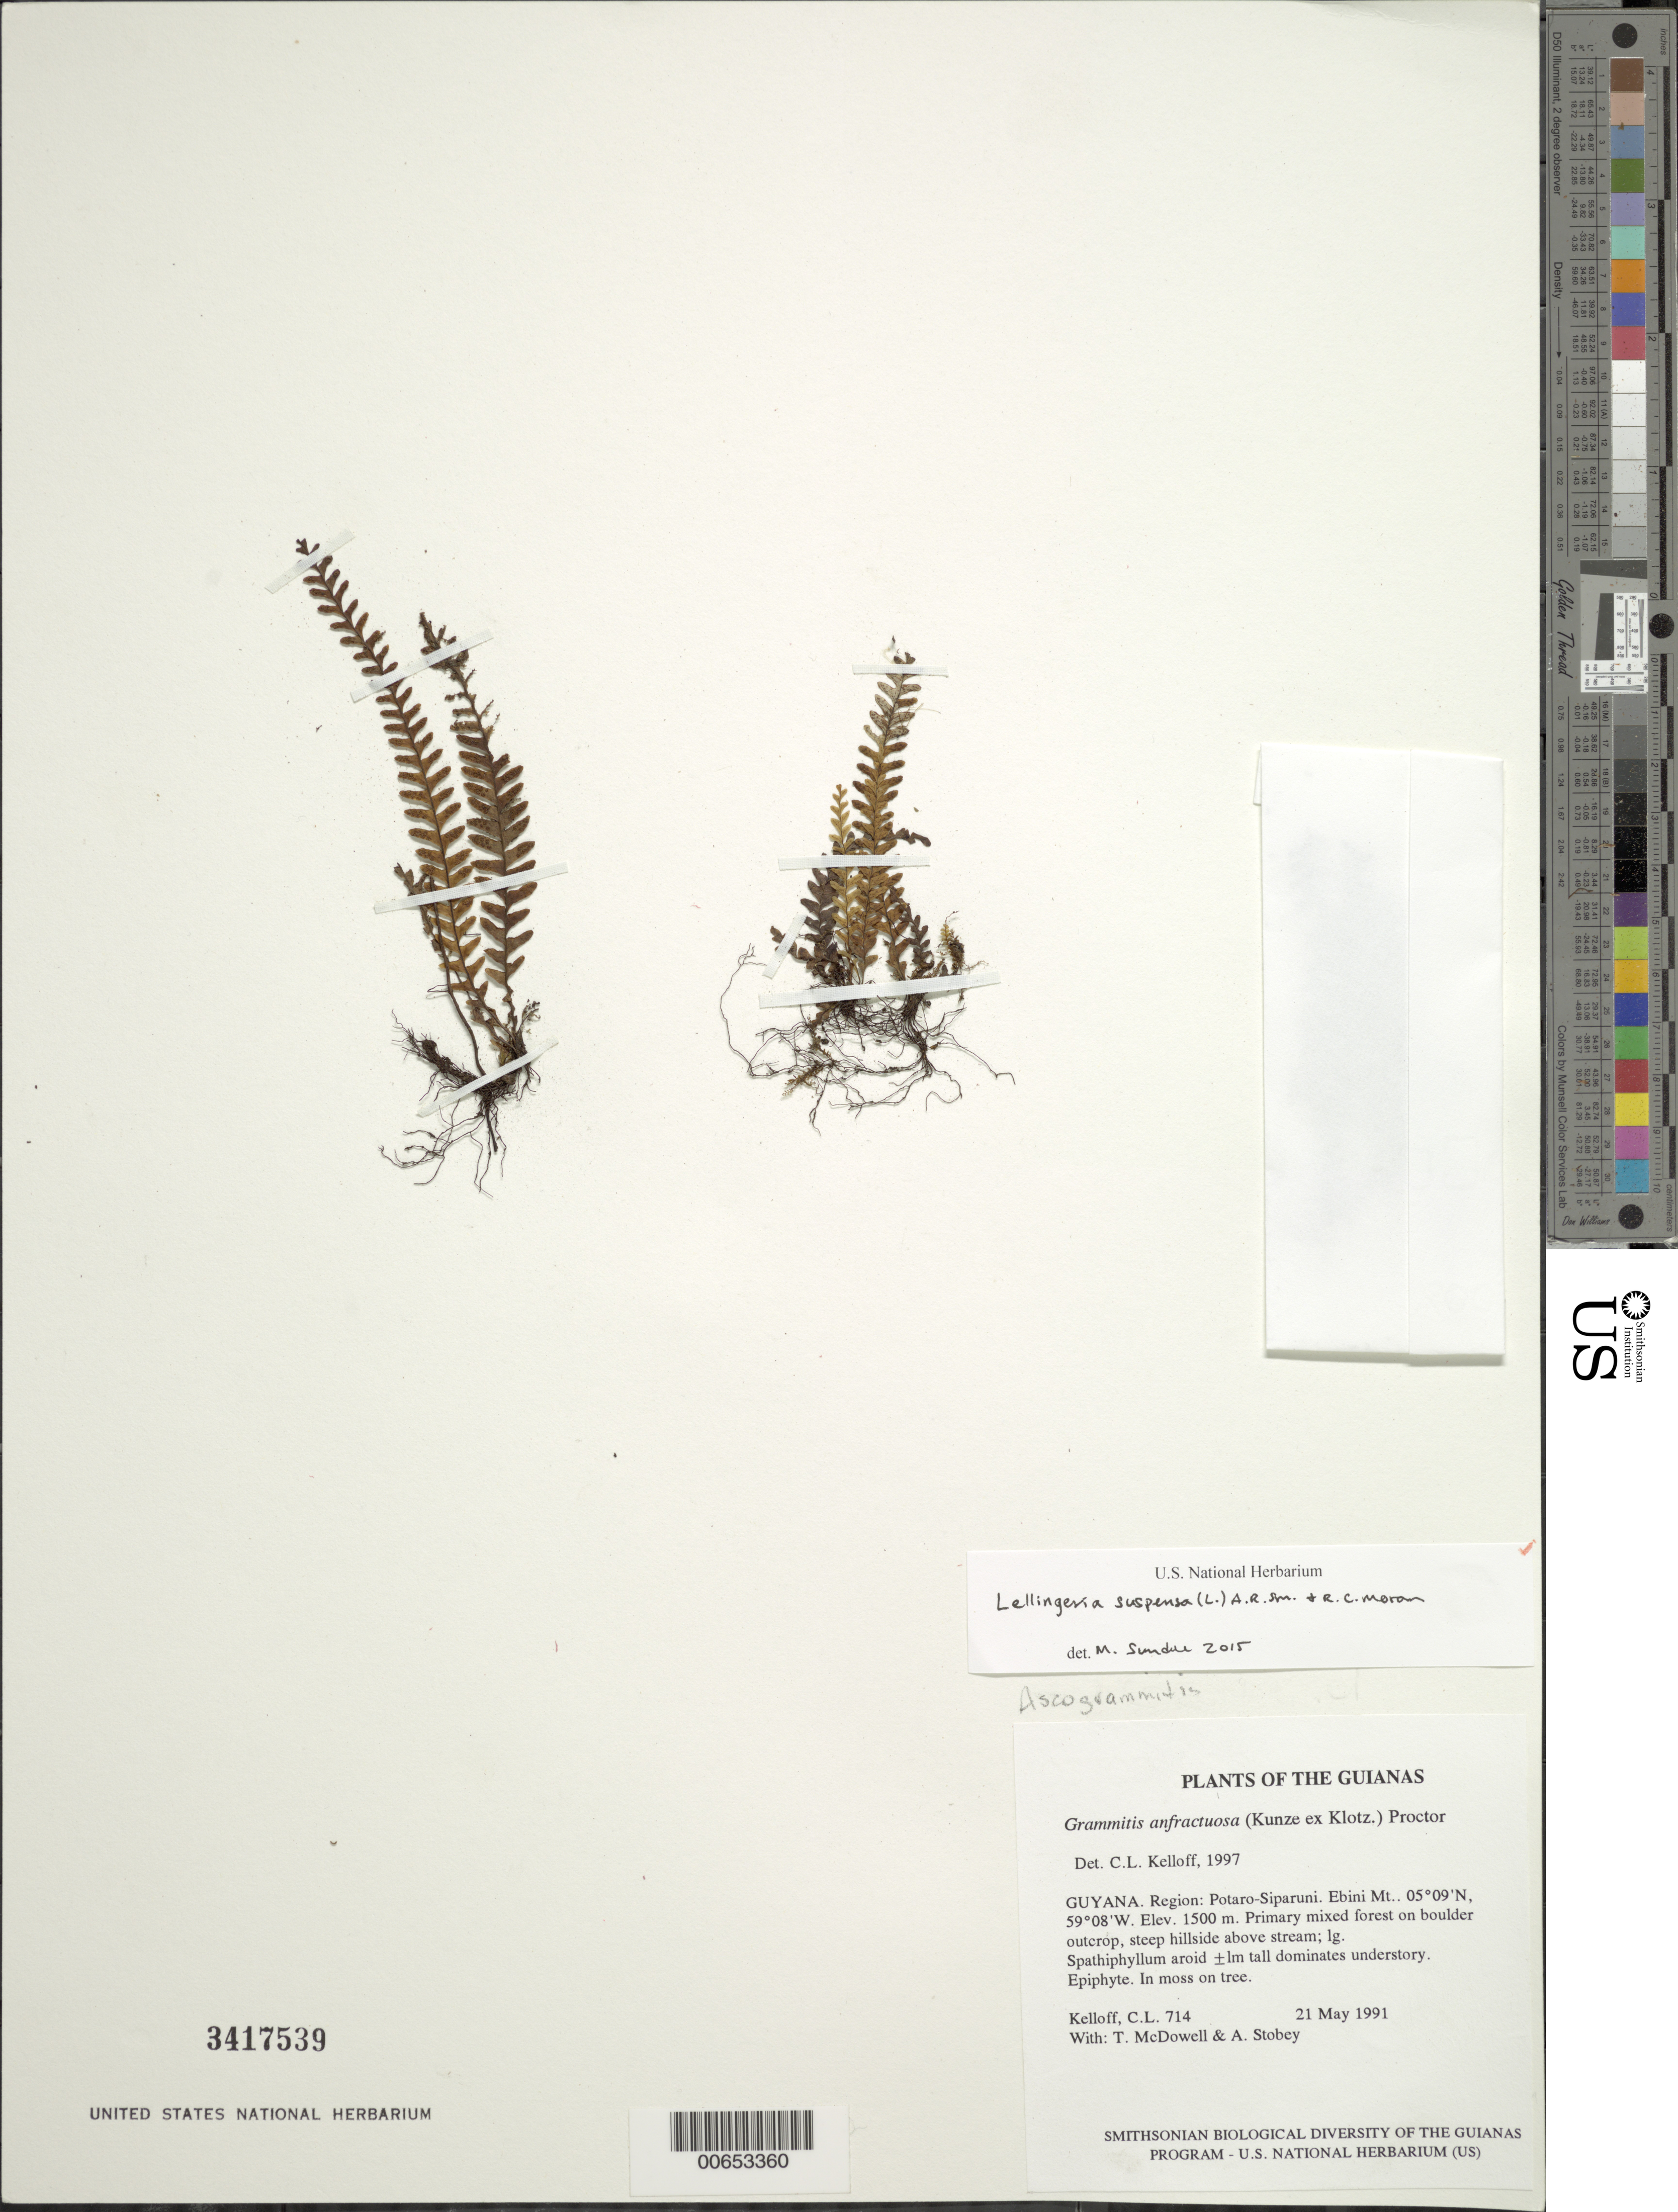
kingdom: Plantae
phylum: Tracheophyta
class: Polypodiopsida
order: Polypodiales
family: Polypodiaceae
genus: Lellingeria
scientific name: Lellingeria suspensa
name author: (L.) A.R. Sm. & R.C. Moran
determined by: Sundue, Michael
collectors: C. L. Kelloff, T. McDowell & A. Stobey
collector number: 714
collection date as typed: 21 May 1991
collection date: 1991-05-21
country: Guyana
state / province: Potaro-Siparuni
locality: Ebini Mt.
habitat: Primary mixed forest on boulder outcrop, steep hillside above stream; lg. aroid ±lm tall dominates understory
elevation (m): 485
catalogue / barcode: US 3417539